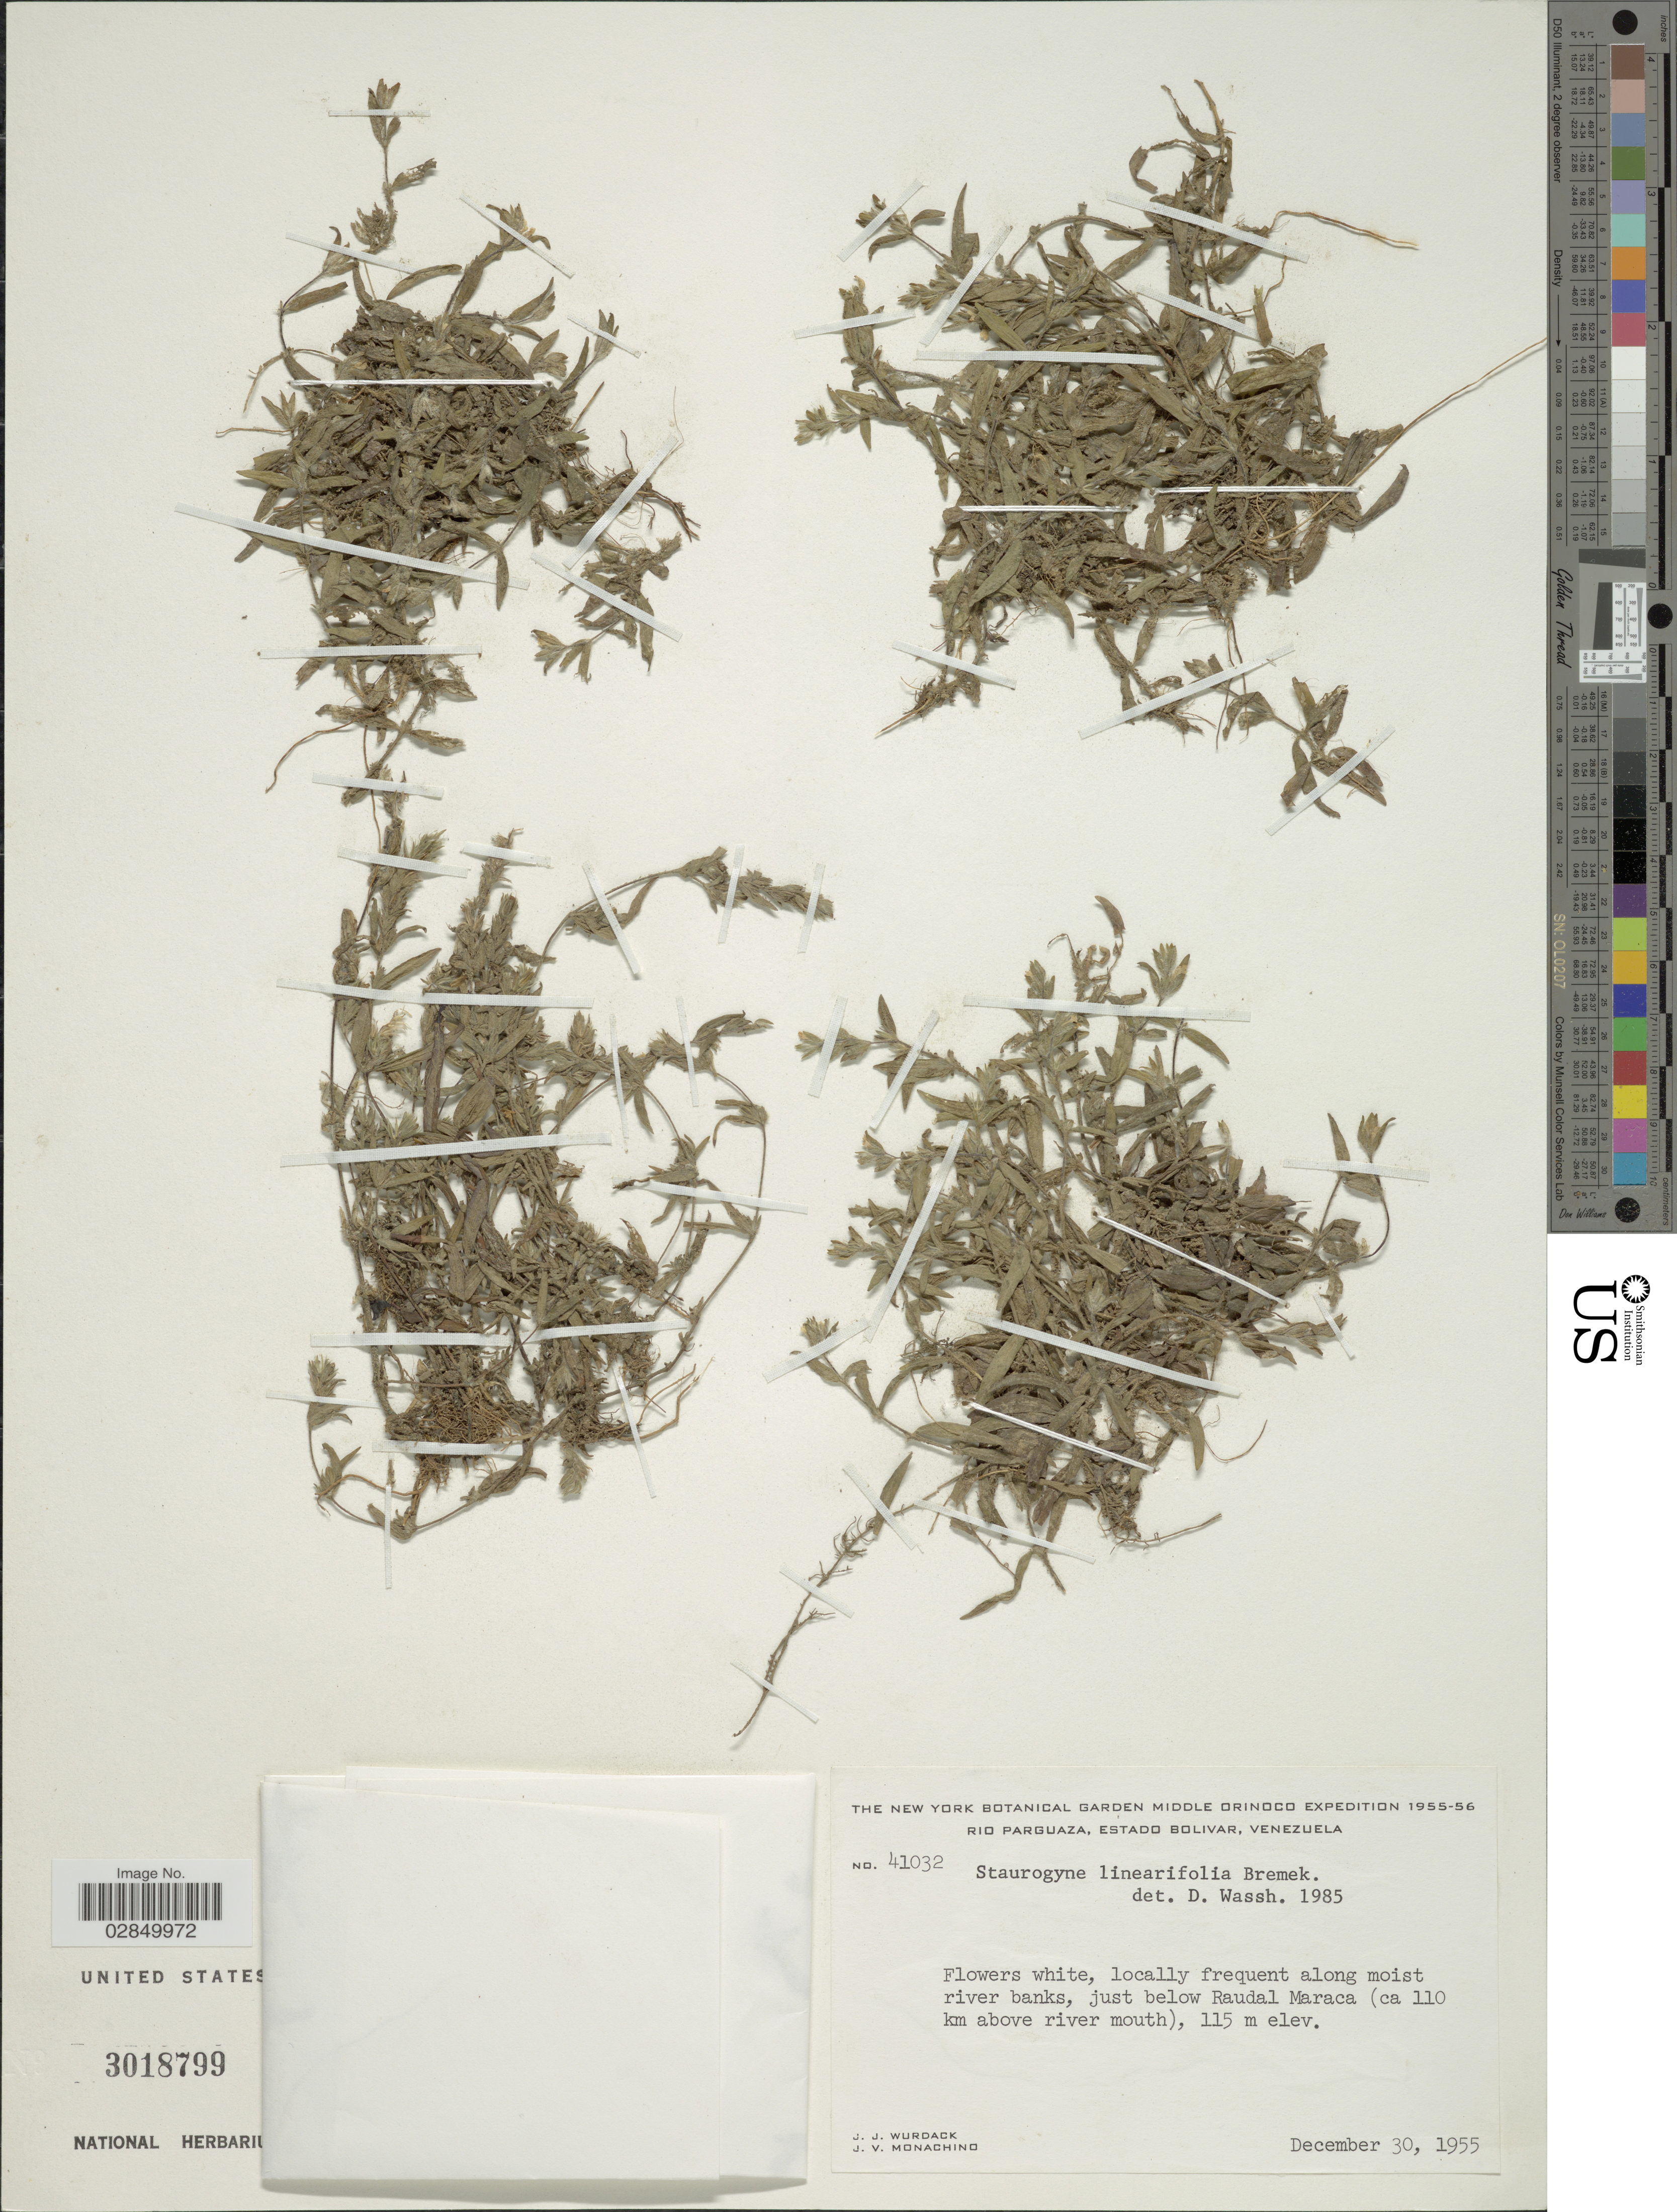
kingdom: Plantae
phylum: Tracheophyta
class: Magnoliopsida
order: Lamiales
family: Acanthaceae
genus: Staurogyne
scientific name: Staurogyne leptocaulis Leonard, nom. illeg.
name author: Leonard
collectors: J. J. Wurdack & J. V. Monachino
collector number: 41032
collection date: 1955-12-30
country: Venezuela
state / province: Bolivar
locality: Middle Orinoco. Rio Parguaza. Locally frequent along moist river banks, just below Raudal Maraca (ca 110 km above river mouth).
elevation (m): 115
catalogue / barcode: US 3018799